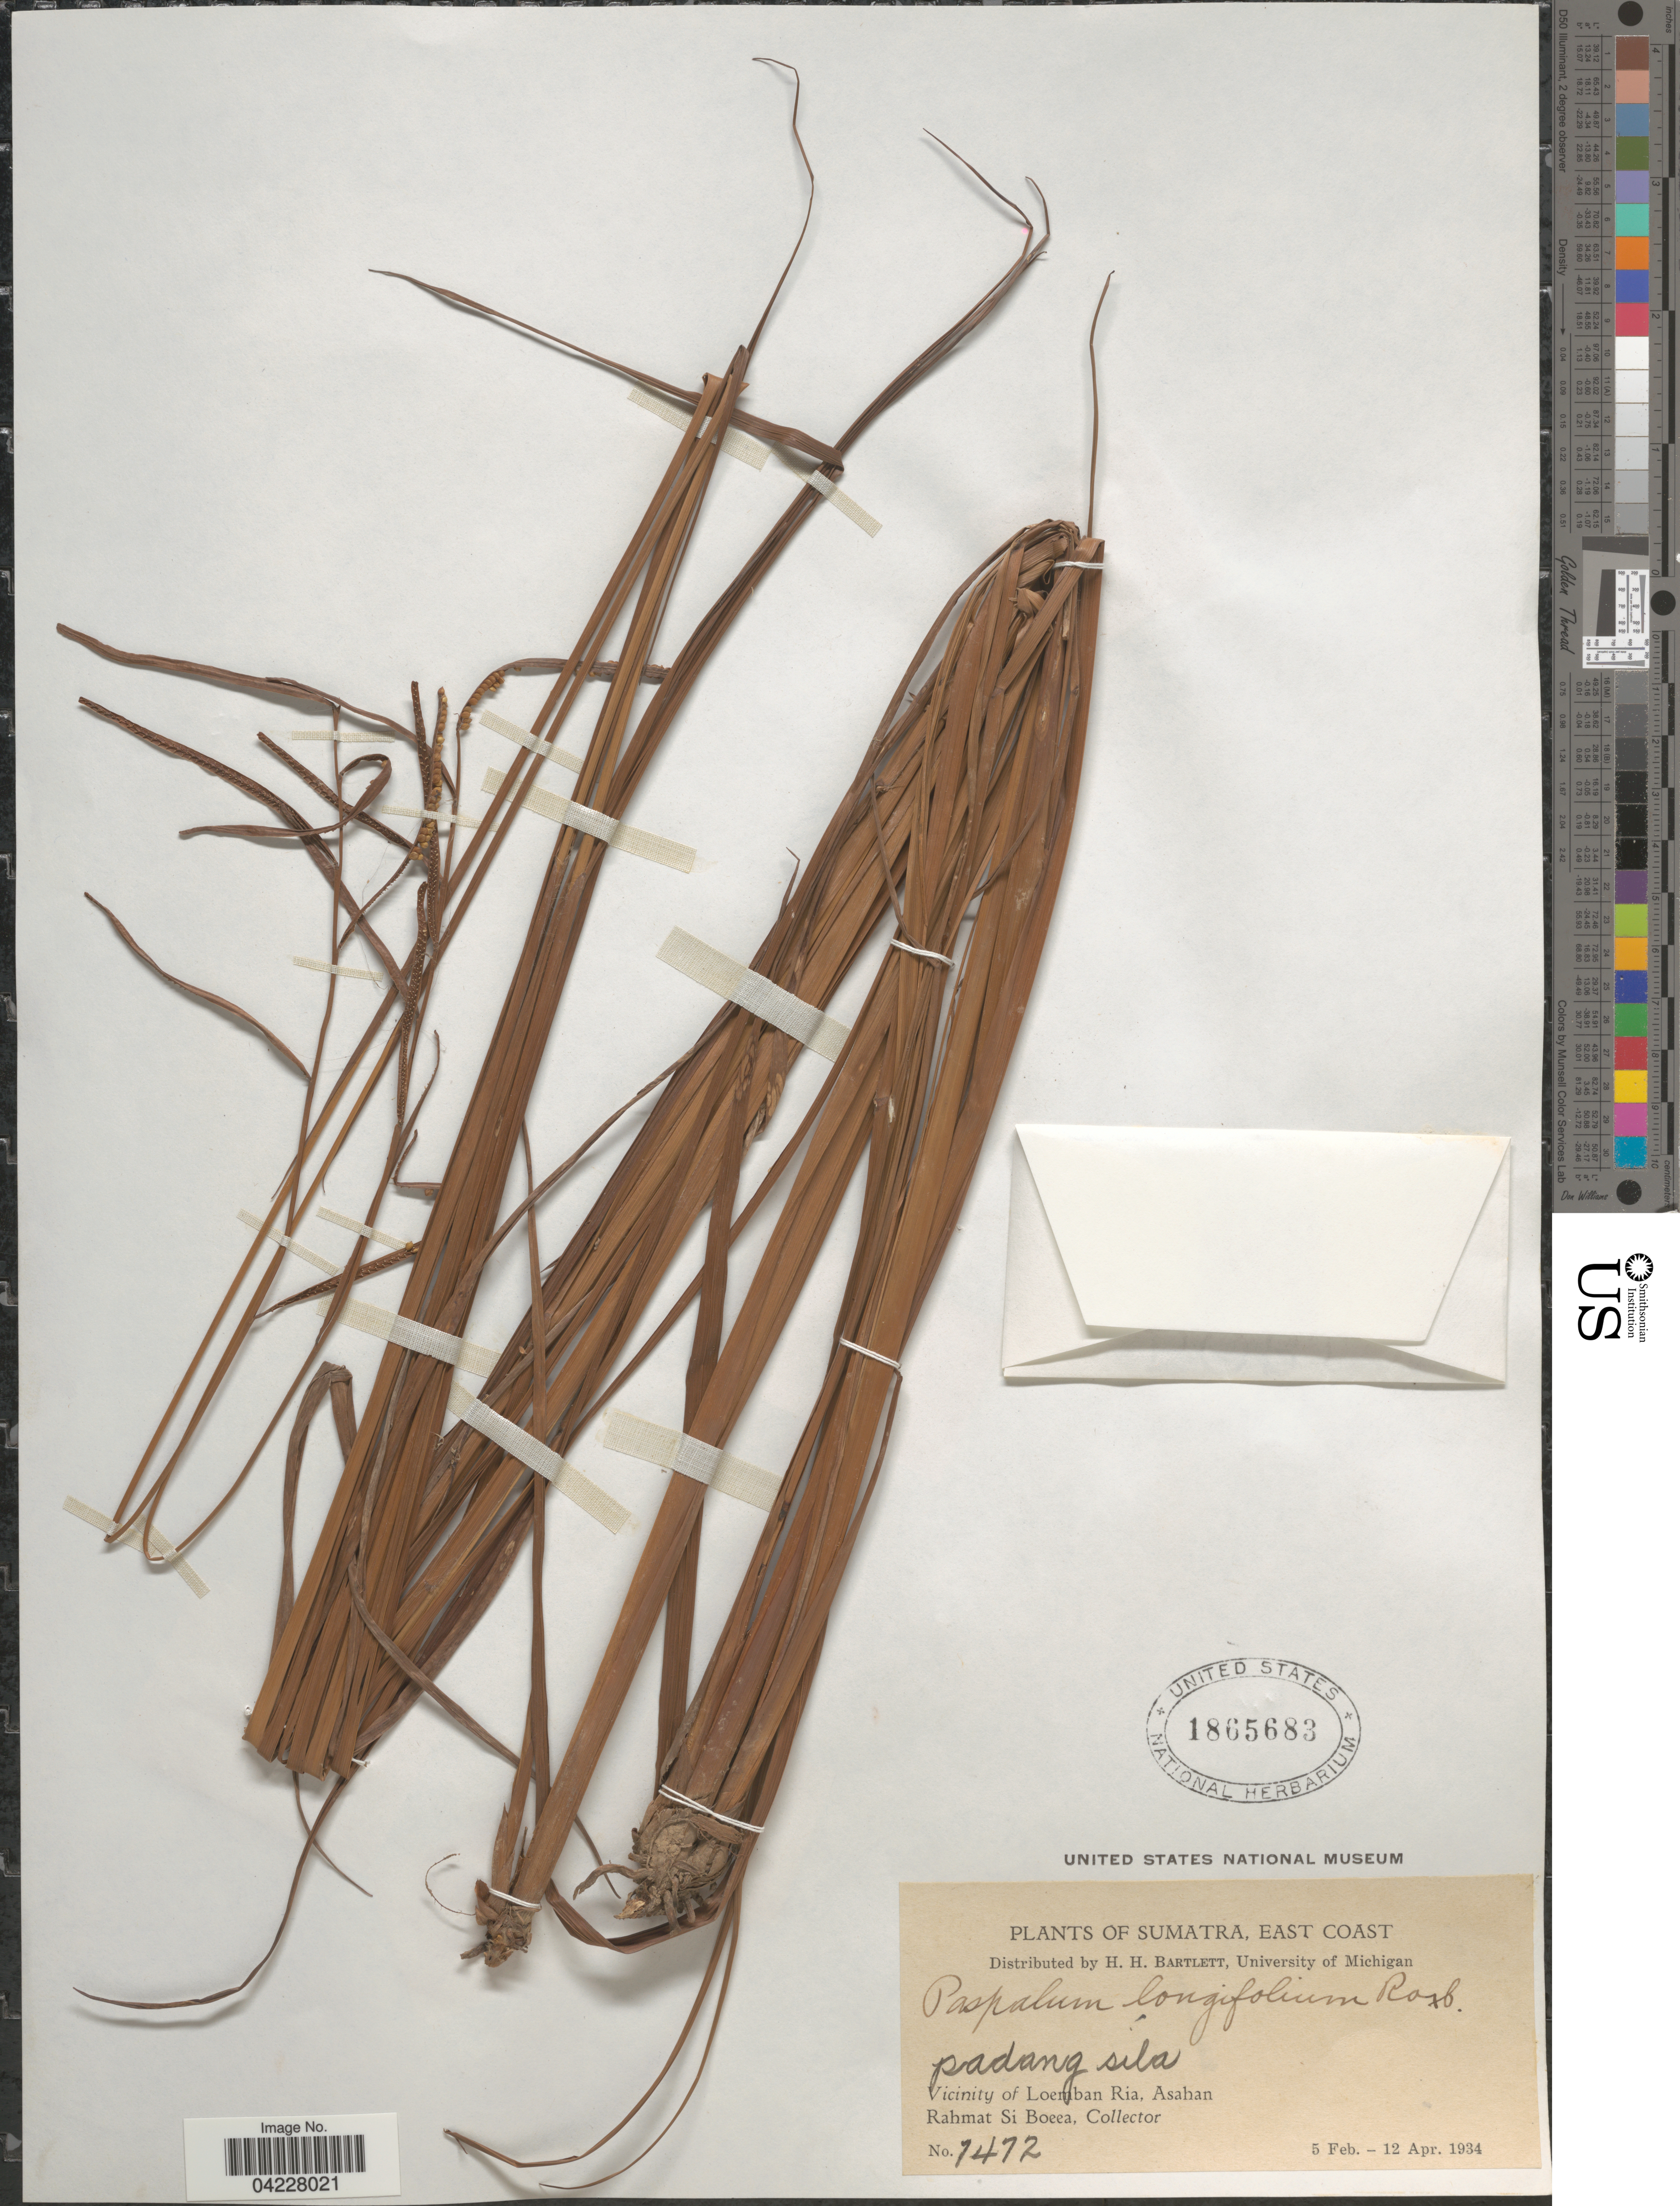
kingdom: Plantae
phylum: Tracheophyta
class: Liliopsida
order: Poales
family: Poaceae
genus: Paspalum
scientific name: Paspalum longifolium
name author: Roxb.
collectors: Rahmat Si Boeea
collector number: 7472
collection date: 1934-02-05/1934-04-12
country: Indonesia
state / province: Sumatra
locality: East Coast. Vicinity of Loemban Ria, Asahan.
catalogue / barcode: US 1865683